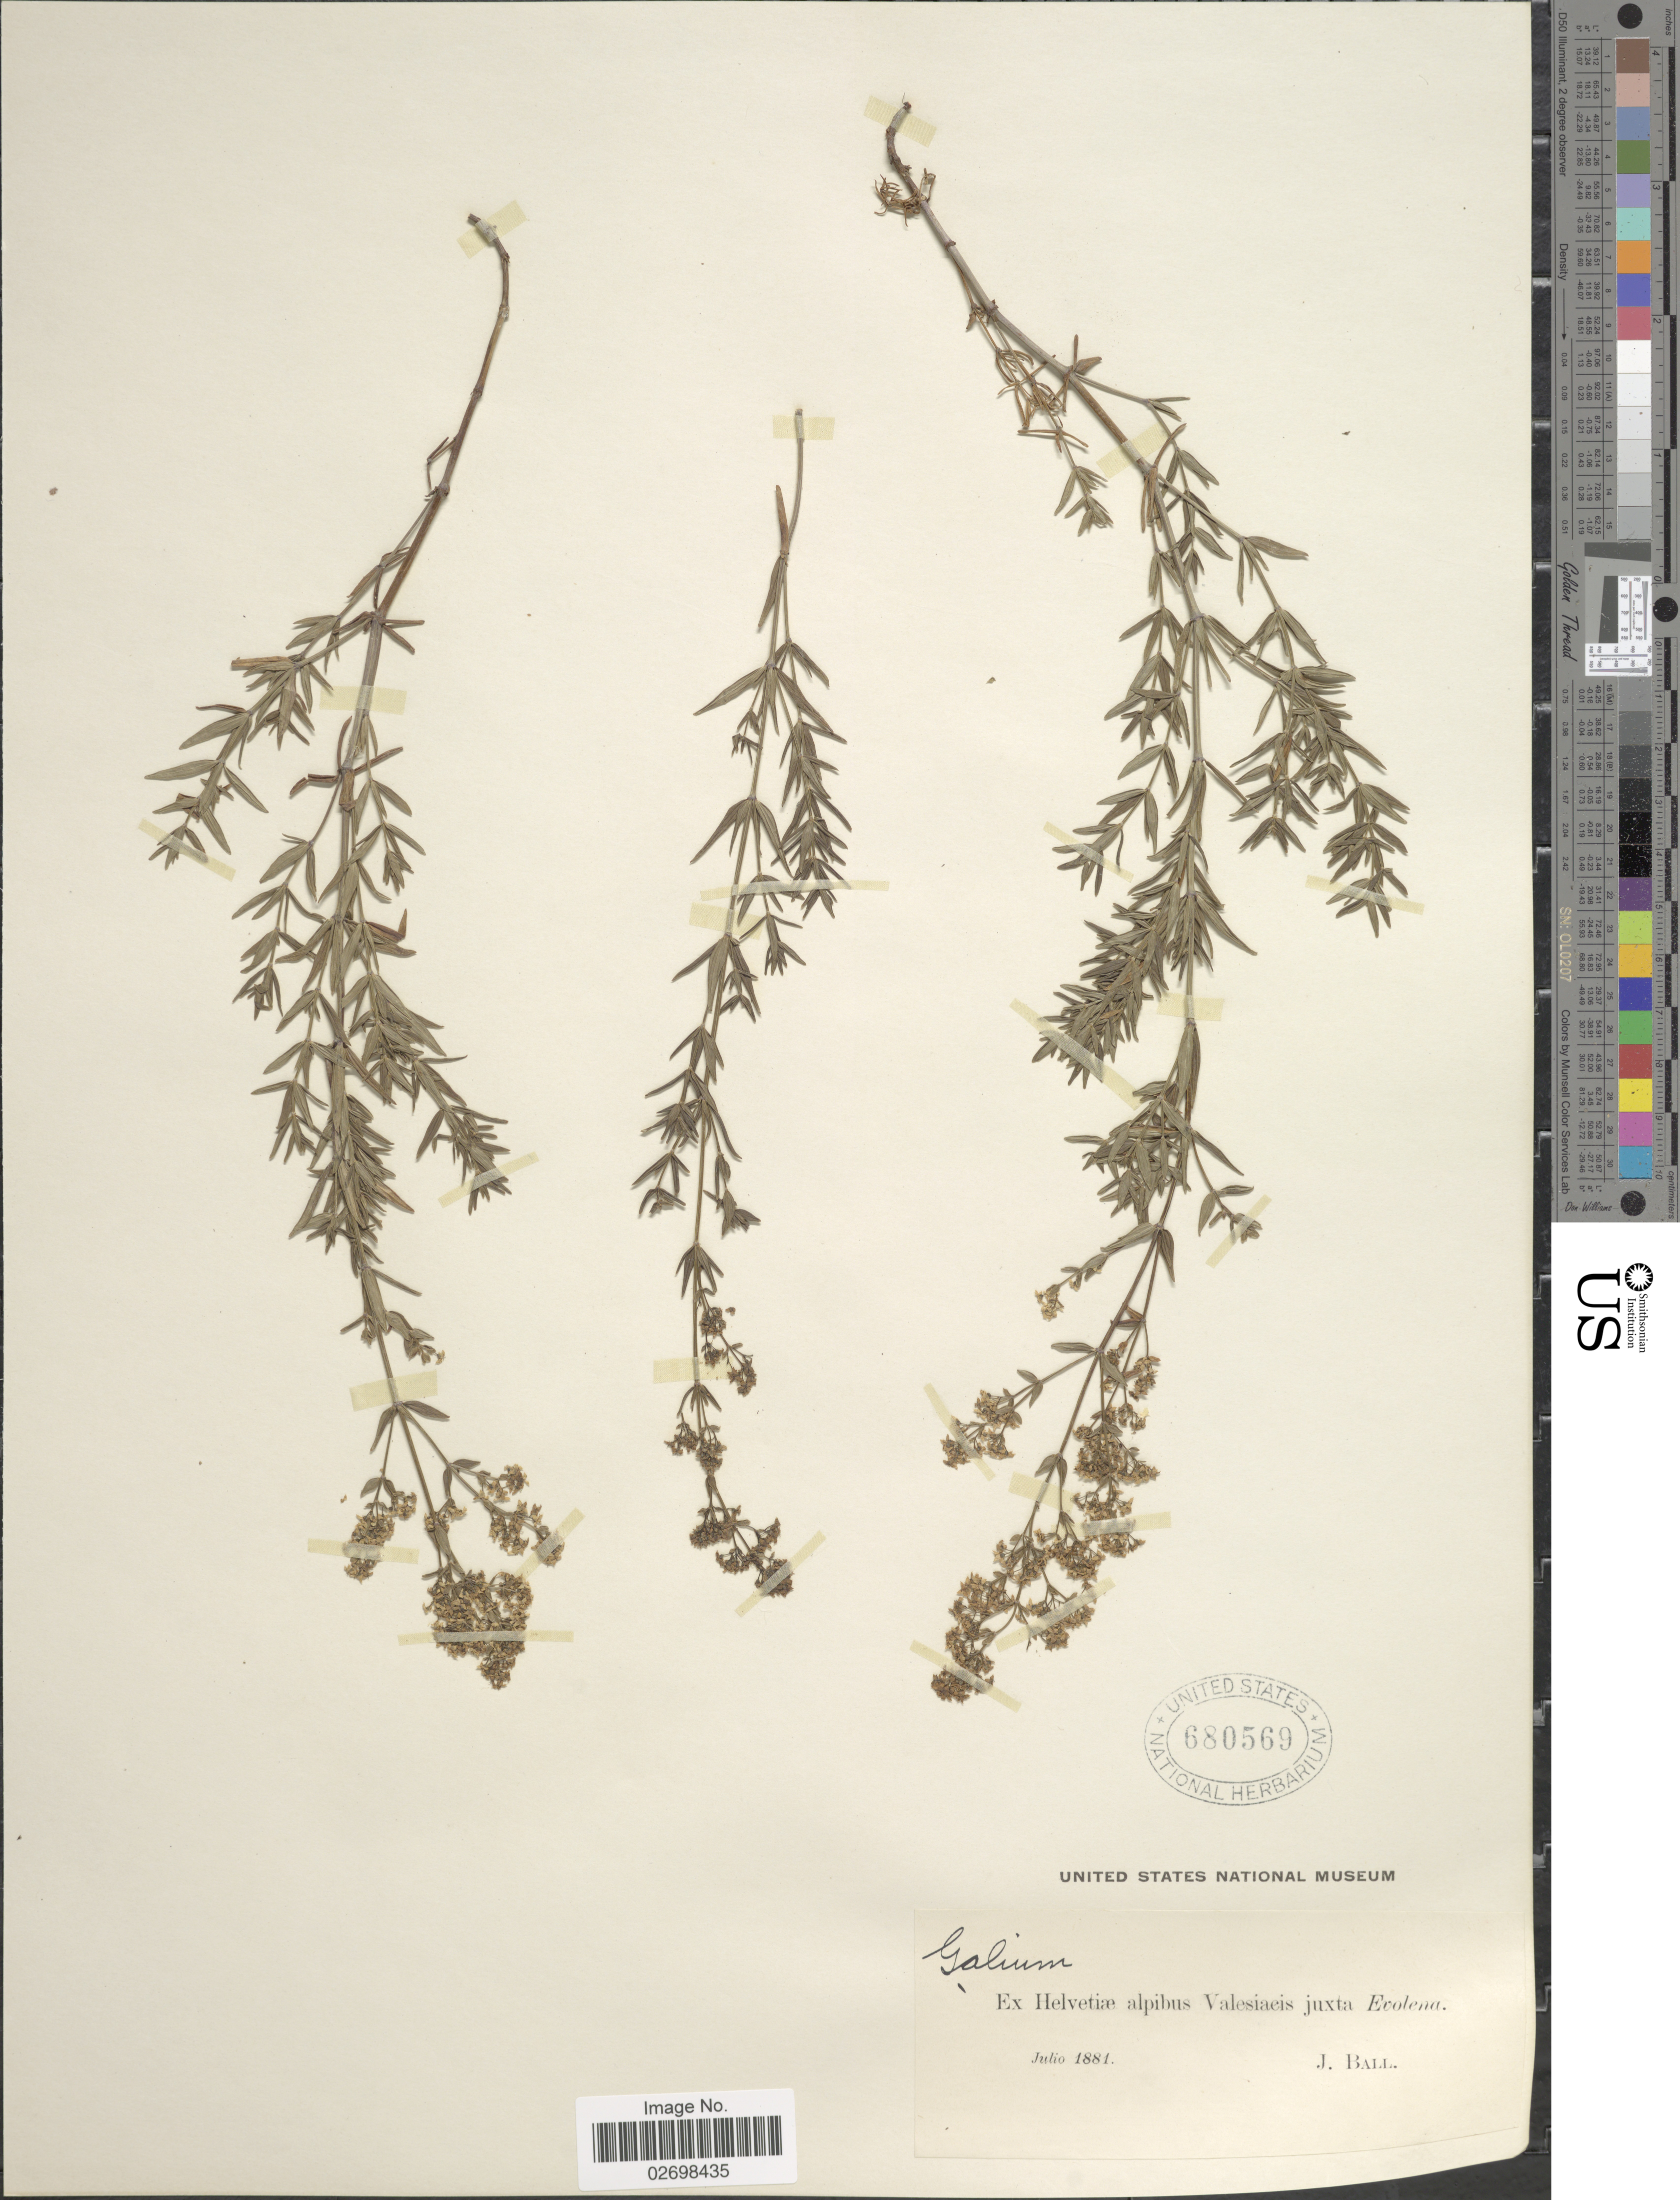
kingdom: Plantae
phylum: Tracheophyta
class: Magnoliopsida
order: Gentianales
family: Rubiaceae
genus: Galium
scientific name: Galium sp.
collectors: J. Ball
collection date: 1881-07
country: Switzerland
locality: Helvetiæ alpibus Valesiacis juxta Evolena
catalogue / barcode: US 680569